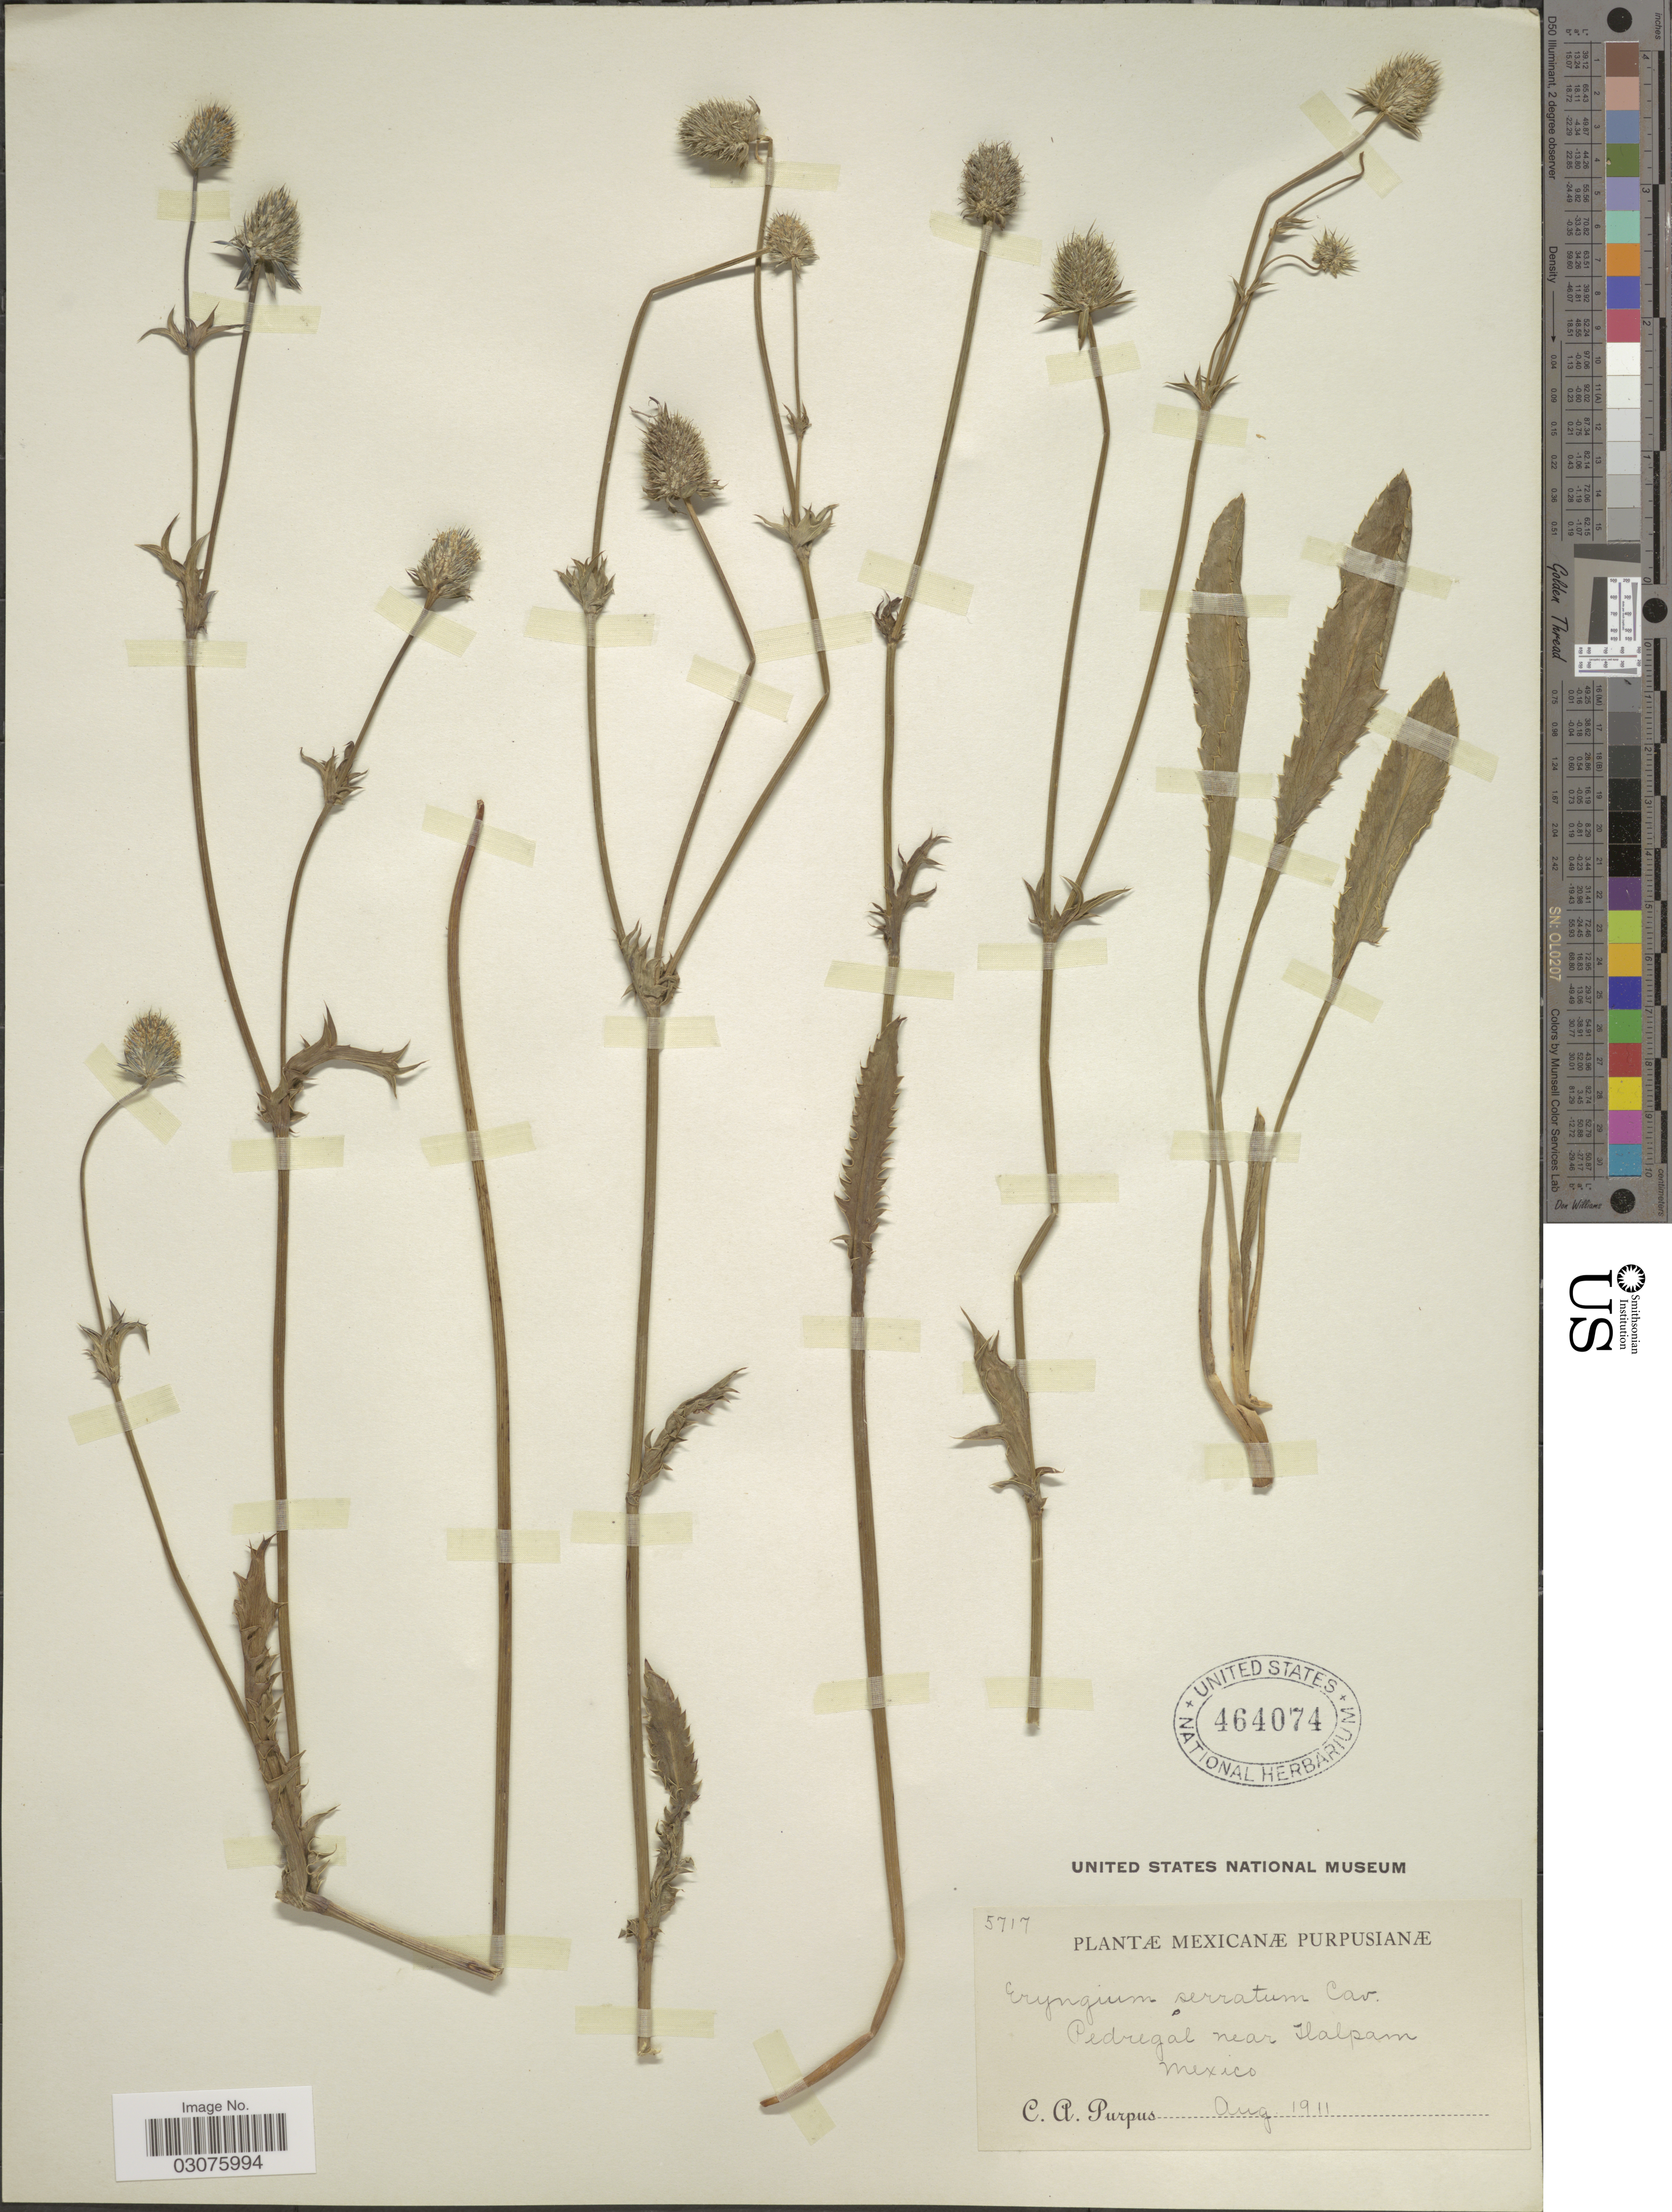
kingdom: Plantae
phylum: Tracheophyta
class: Magnoliopsida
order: Apiales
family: Apiaceae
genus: Eryngium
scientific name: Eryngium serratum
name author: Cav.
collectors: C. A. Purpus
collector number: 5717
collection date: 1911-08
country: Mexico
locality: Pedregal near Ilalpam.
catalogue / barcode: US 464074